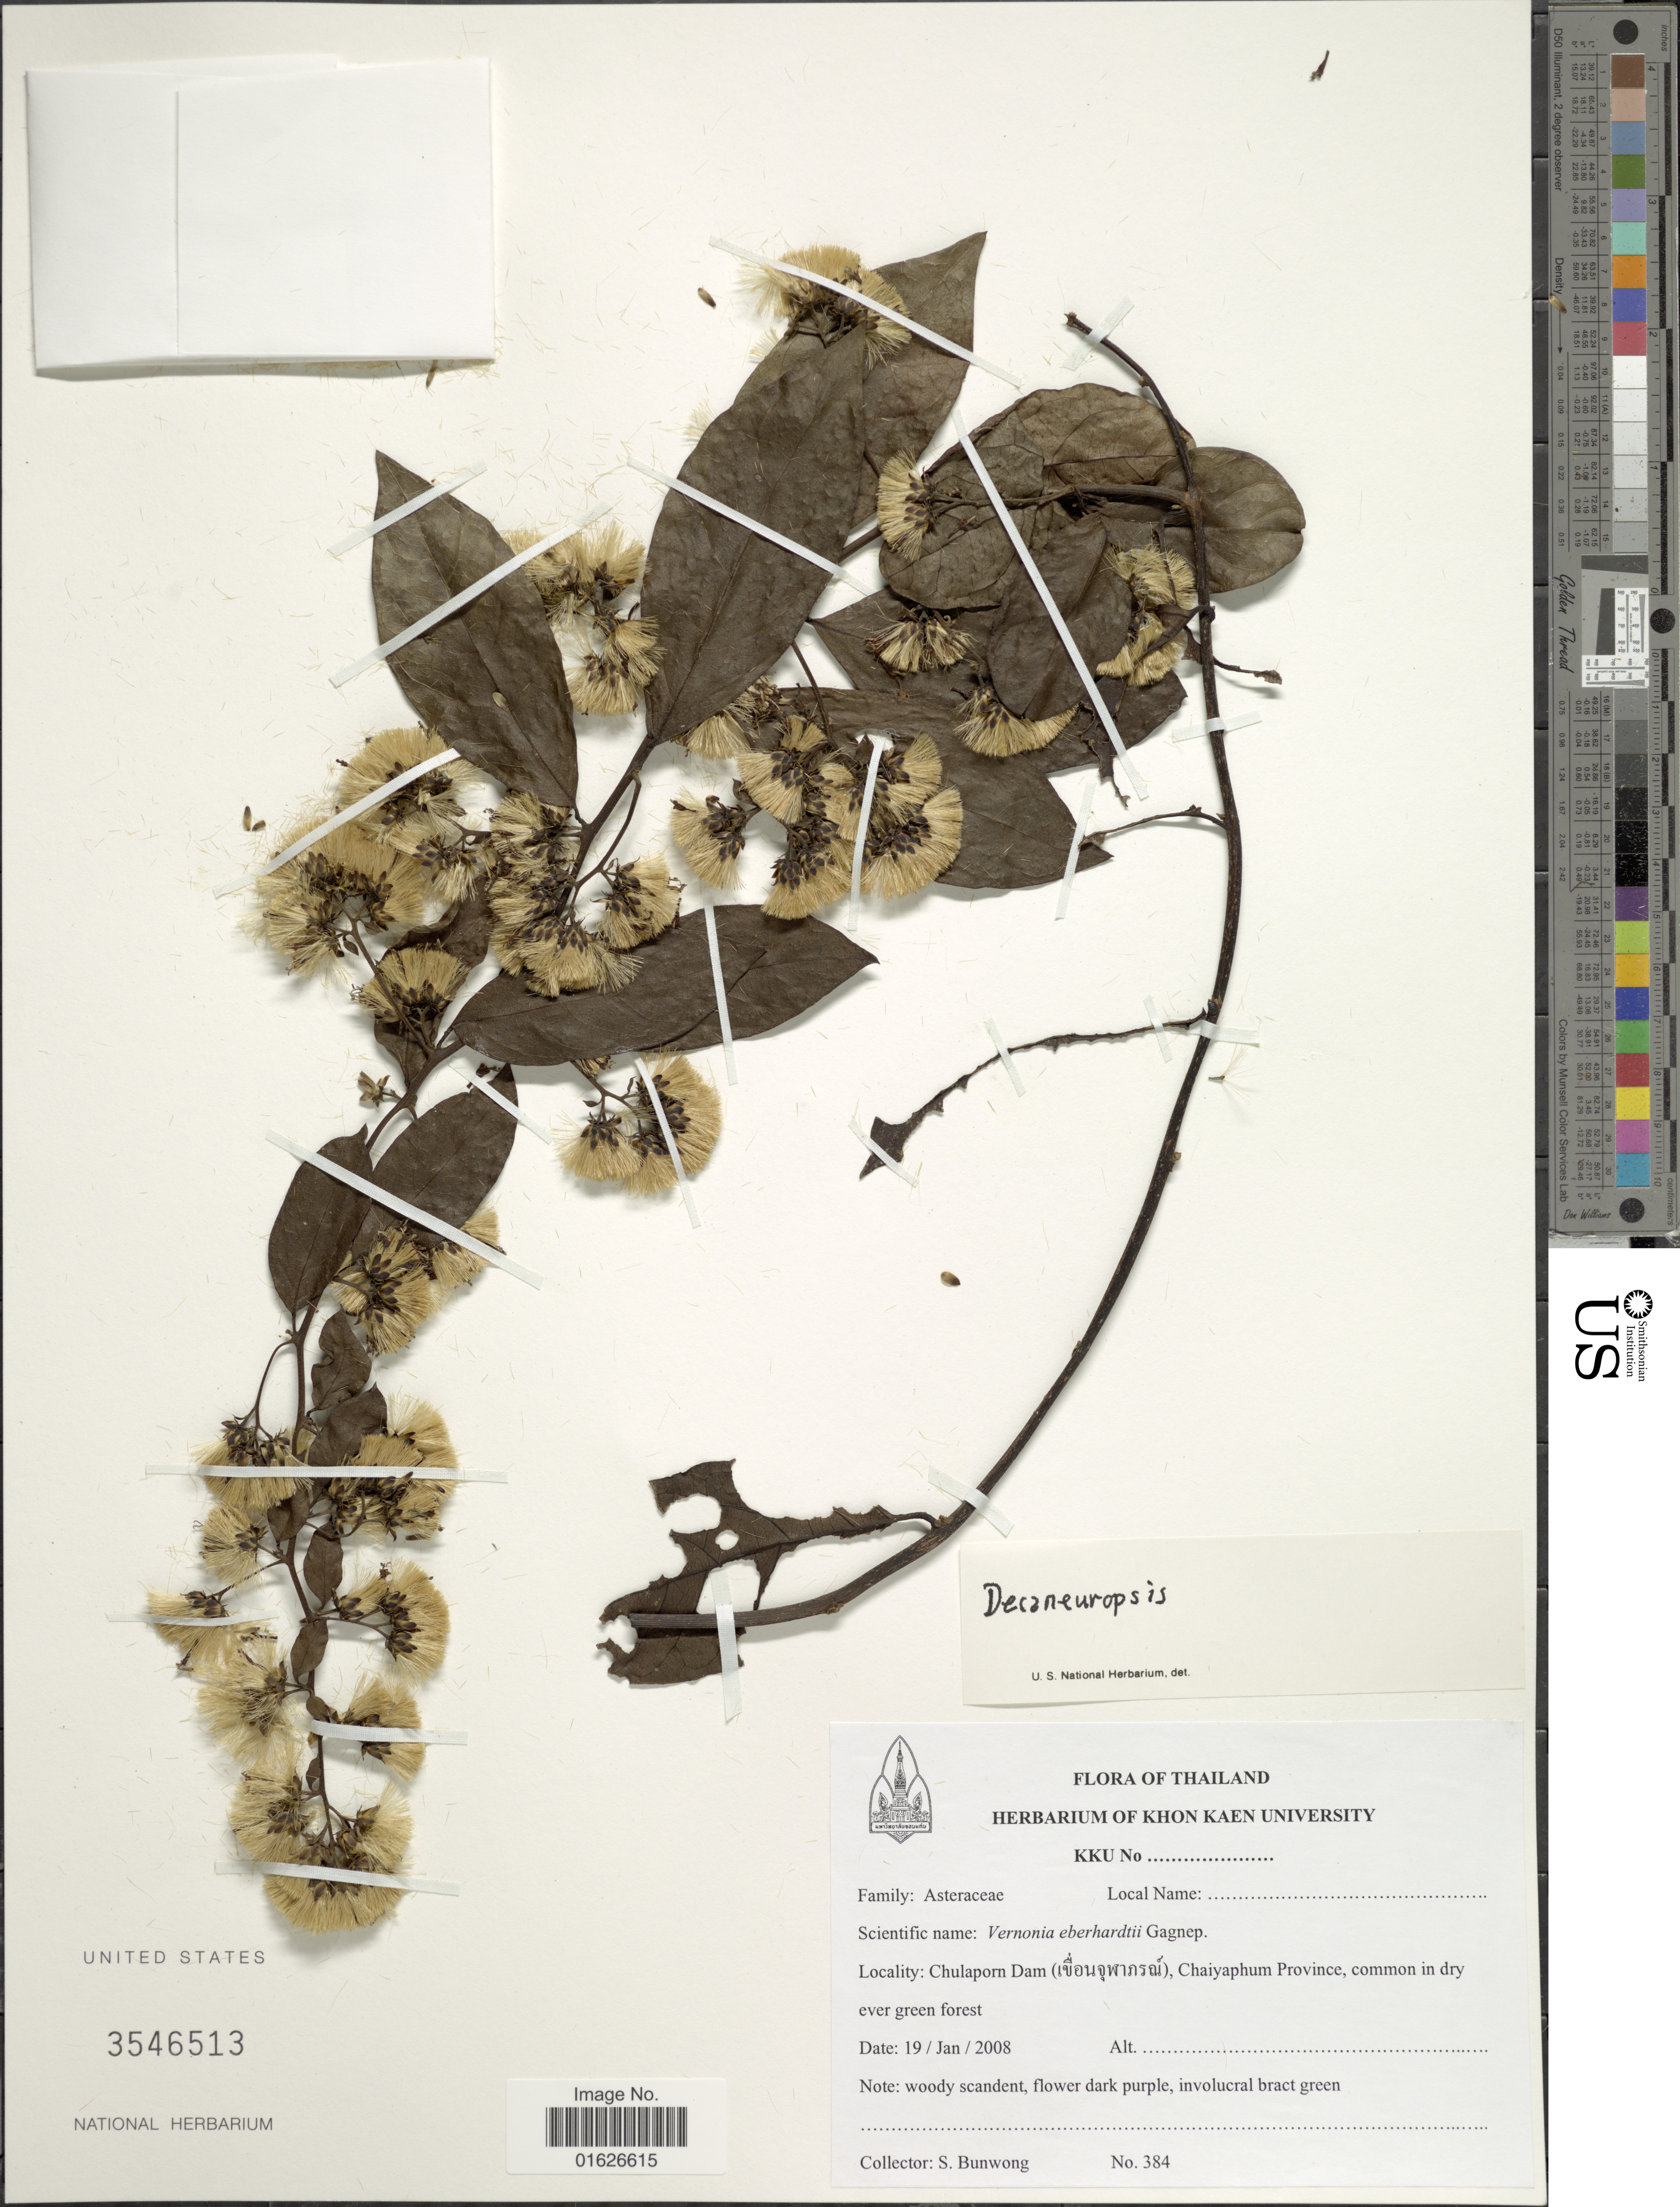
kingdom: Plantae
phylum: Tracheophyta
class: Magnoliopsida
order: Asterales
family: Asteraceae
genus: Decaneuropsis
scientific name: Decaneuropsis eberhardtii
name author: (Gagnep.) H. Rob. & Skvarla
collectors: S. Bunwong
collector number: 384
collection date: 2008-01-19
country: Thailand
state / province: Chaiyaphum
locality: Chulaporn Dam ( [Foreign script] ), Chiayaphum Province, common in dry ever green forest.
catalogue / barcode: US 3546513